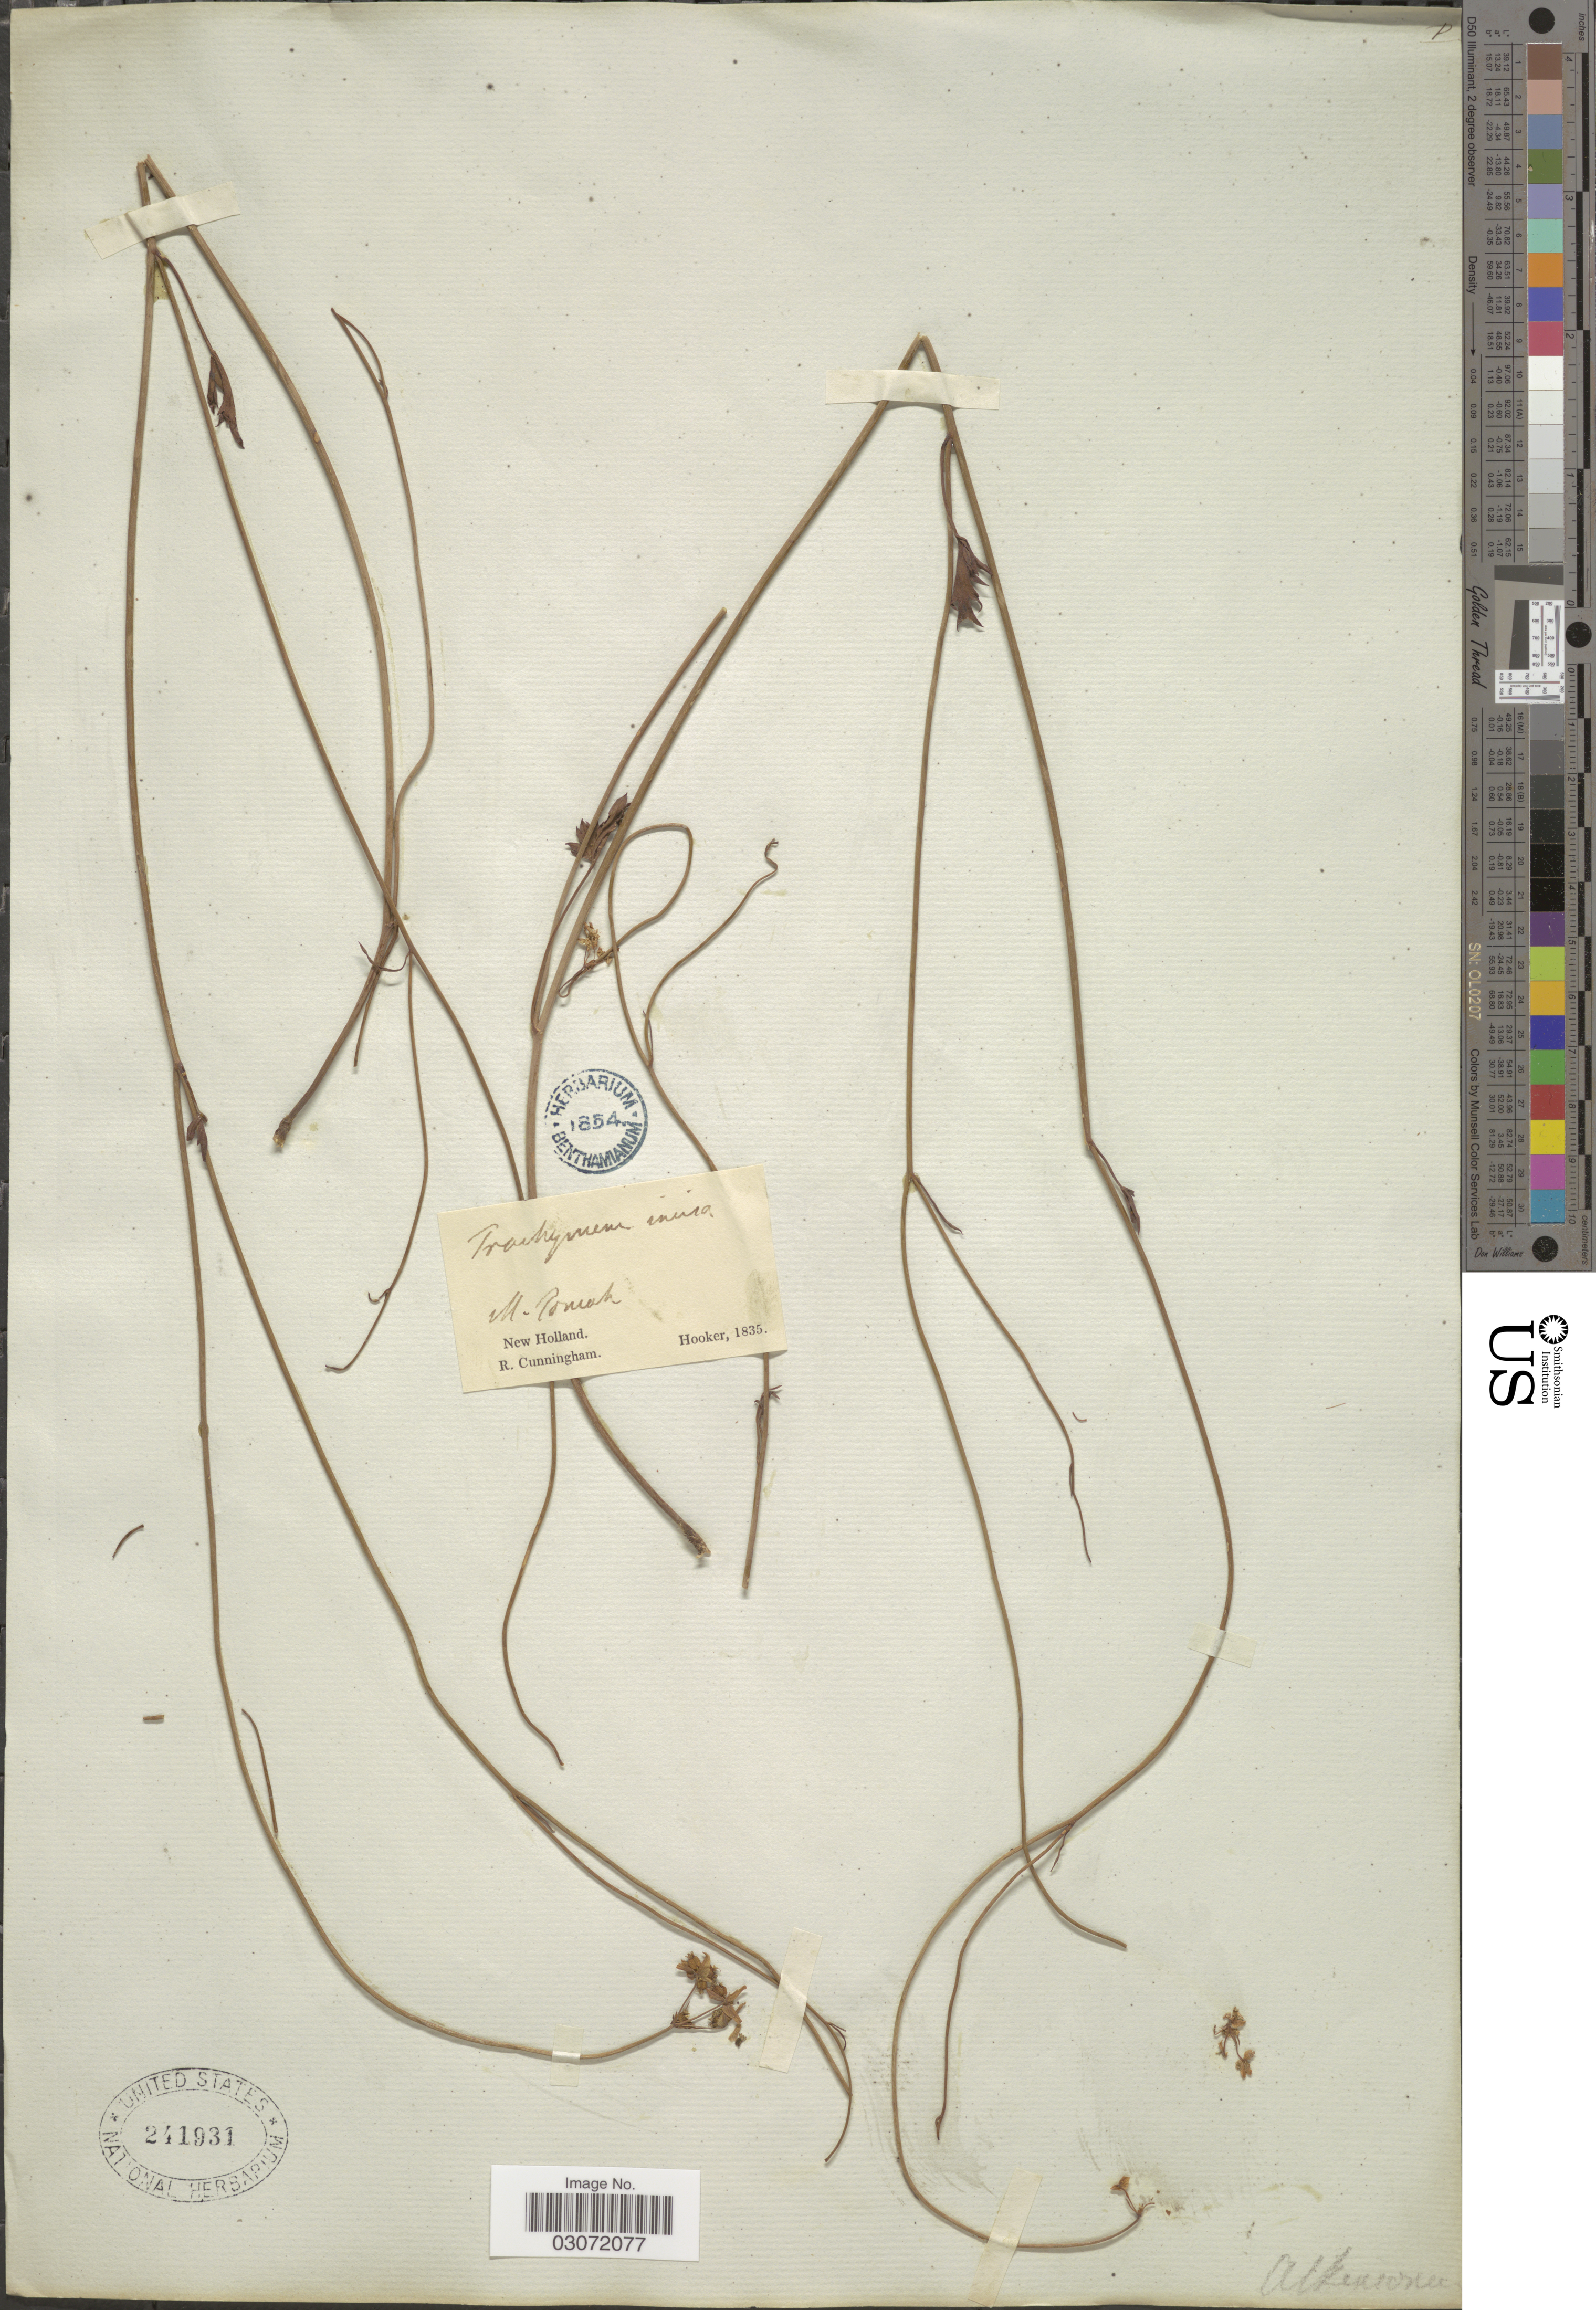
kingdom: Plantae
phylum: Tracheophyta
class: Magnoliopsida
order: Apiales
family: Araliaceae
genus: Trachymene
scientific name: Trachymene incisa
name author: Rudge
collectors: -. Hooker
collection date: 1835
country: Australia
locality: New Holland. M. Tomah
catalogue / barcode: US 241931